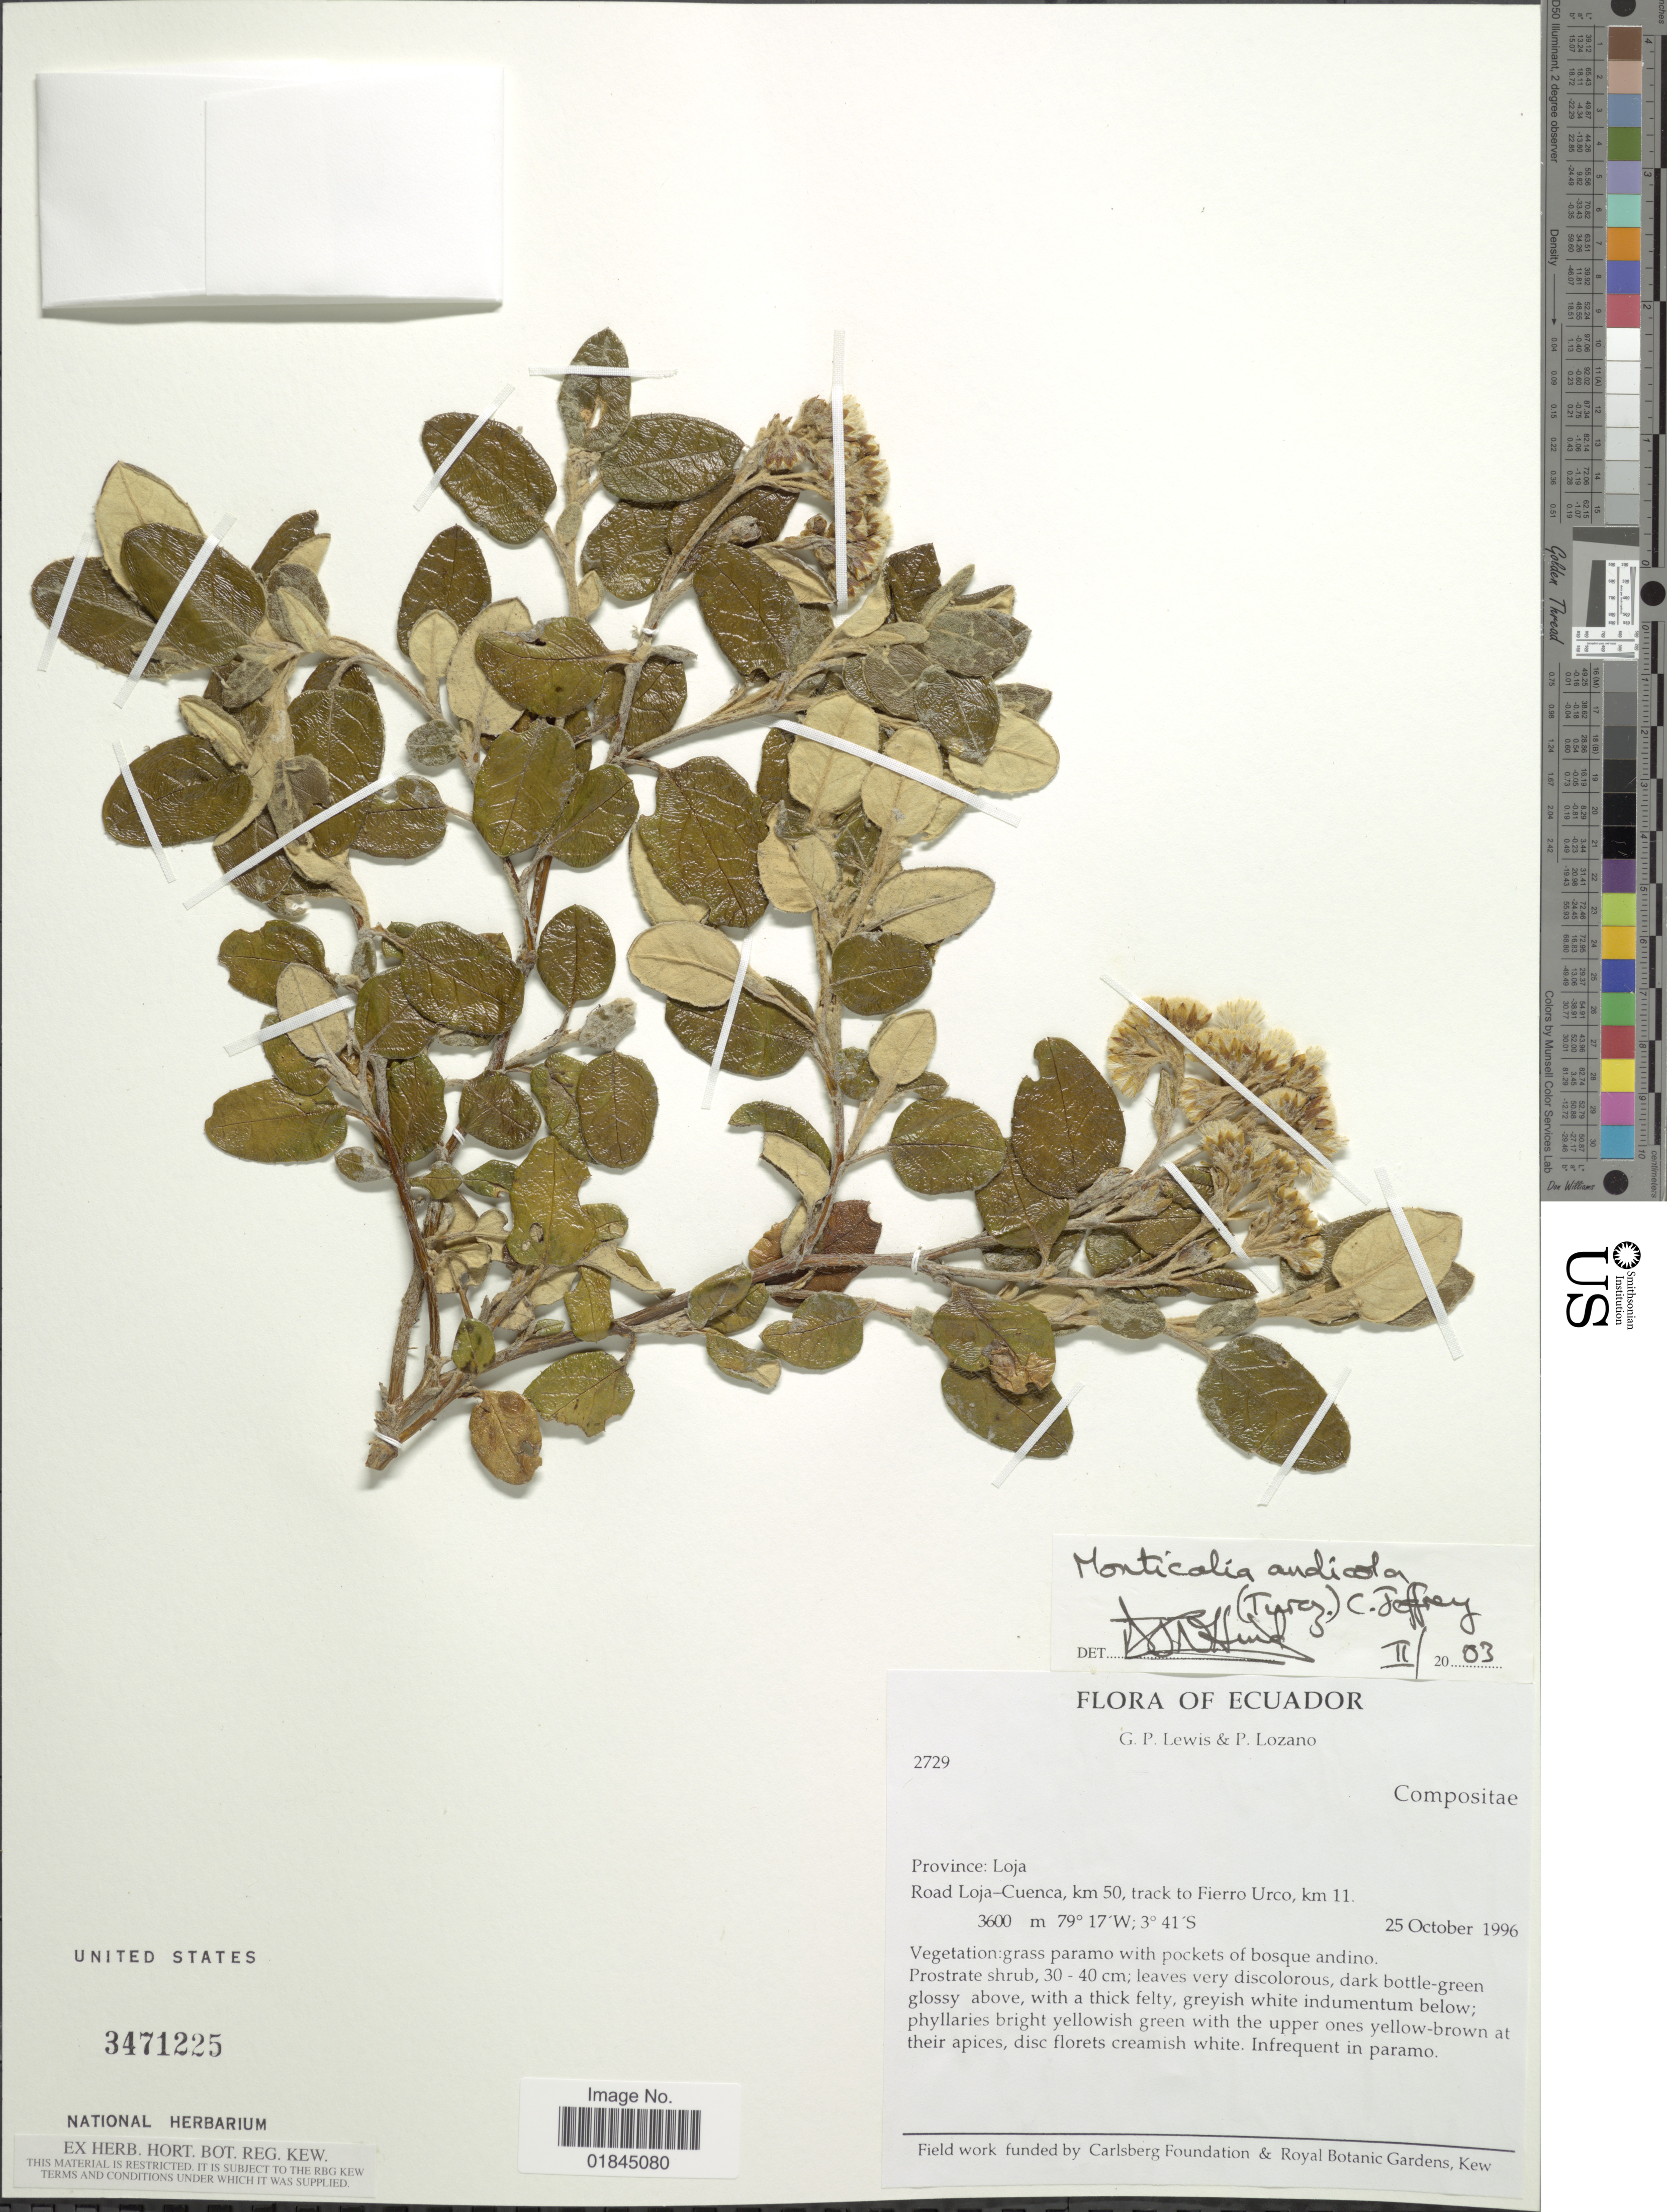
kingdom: Plantae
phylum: Tracheophyta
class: Magnoliopsida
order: Asterales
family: Asteraceae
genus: Pentacalia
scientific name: Pentacalia andicola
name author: (Turcz.) Cuatrec.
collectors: G. P. Lewis & P. Lozano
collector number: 2729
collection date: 1996-10-25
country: Ecuador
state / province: Loja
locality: Road Loja - Cuenca, km 50, track to Fierro Urco, km 11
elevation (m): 3600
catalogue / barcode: US 3471225